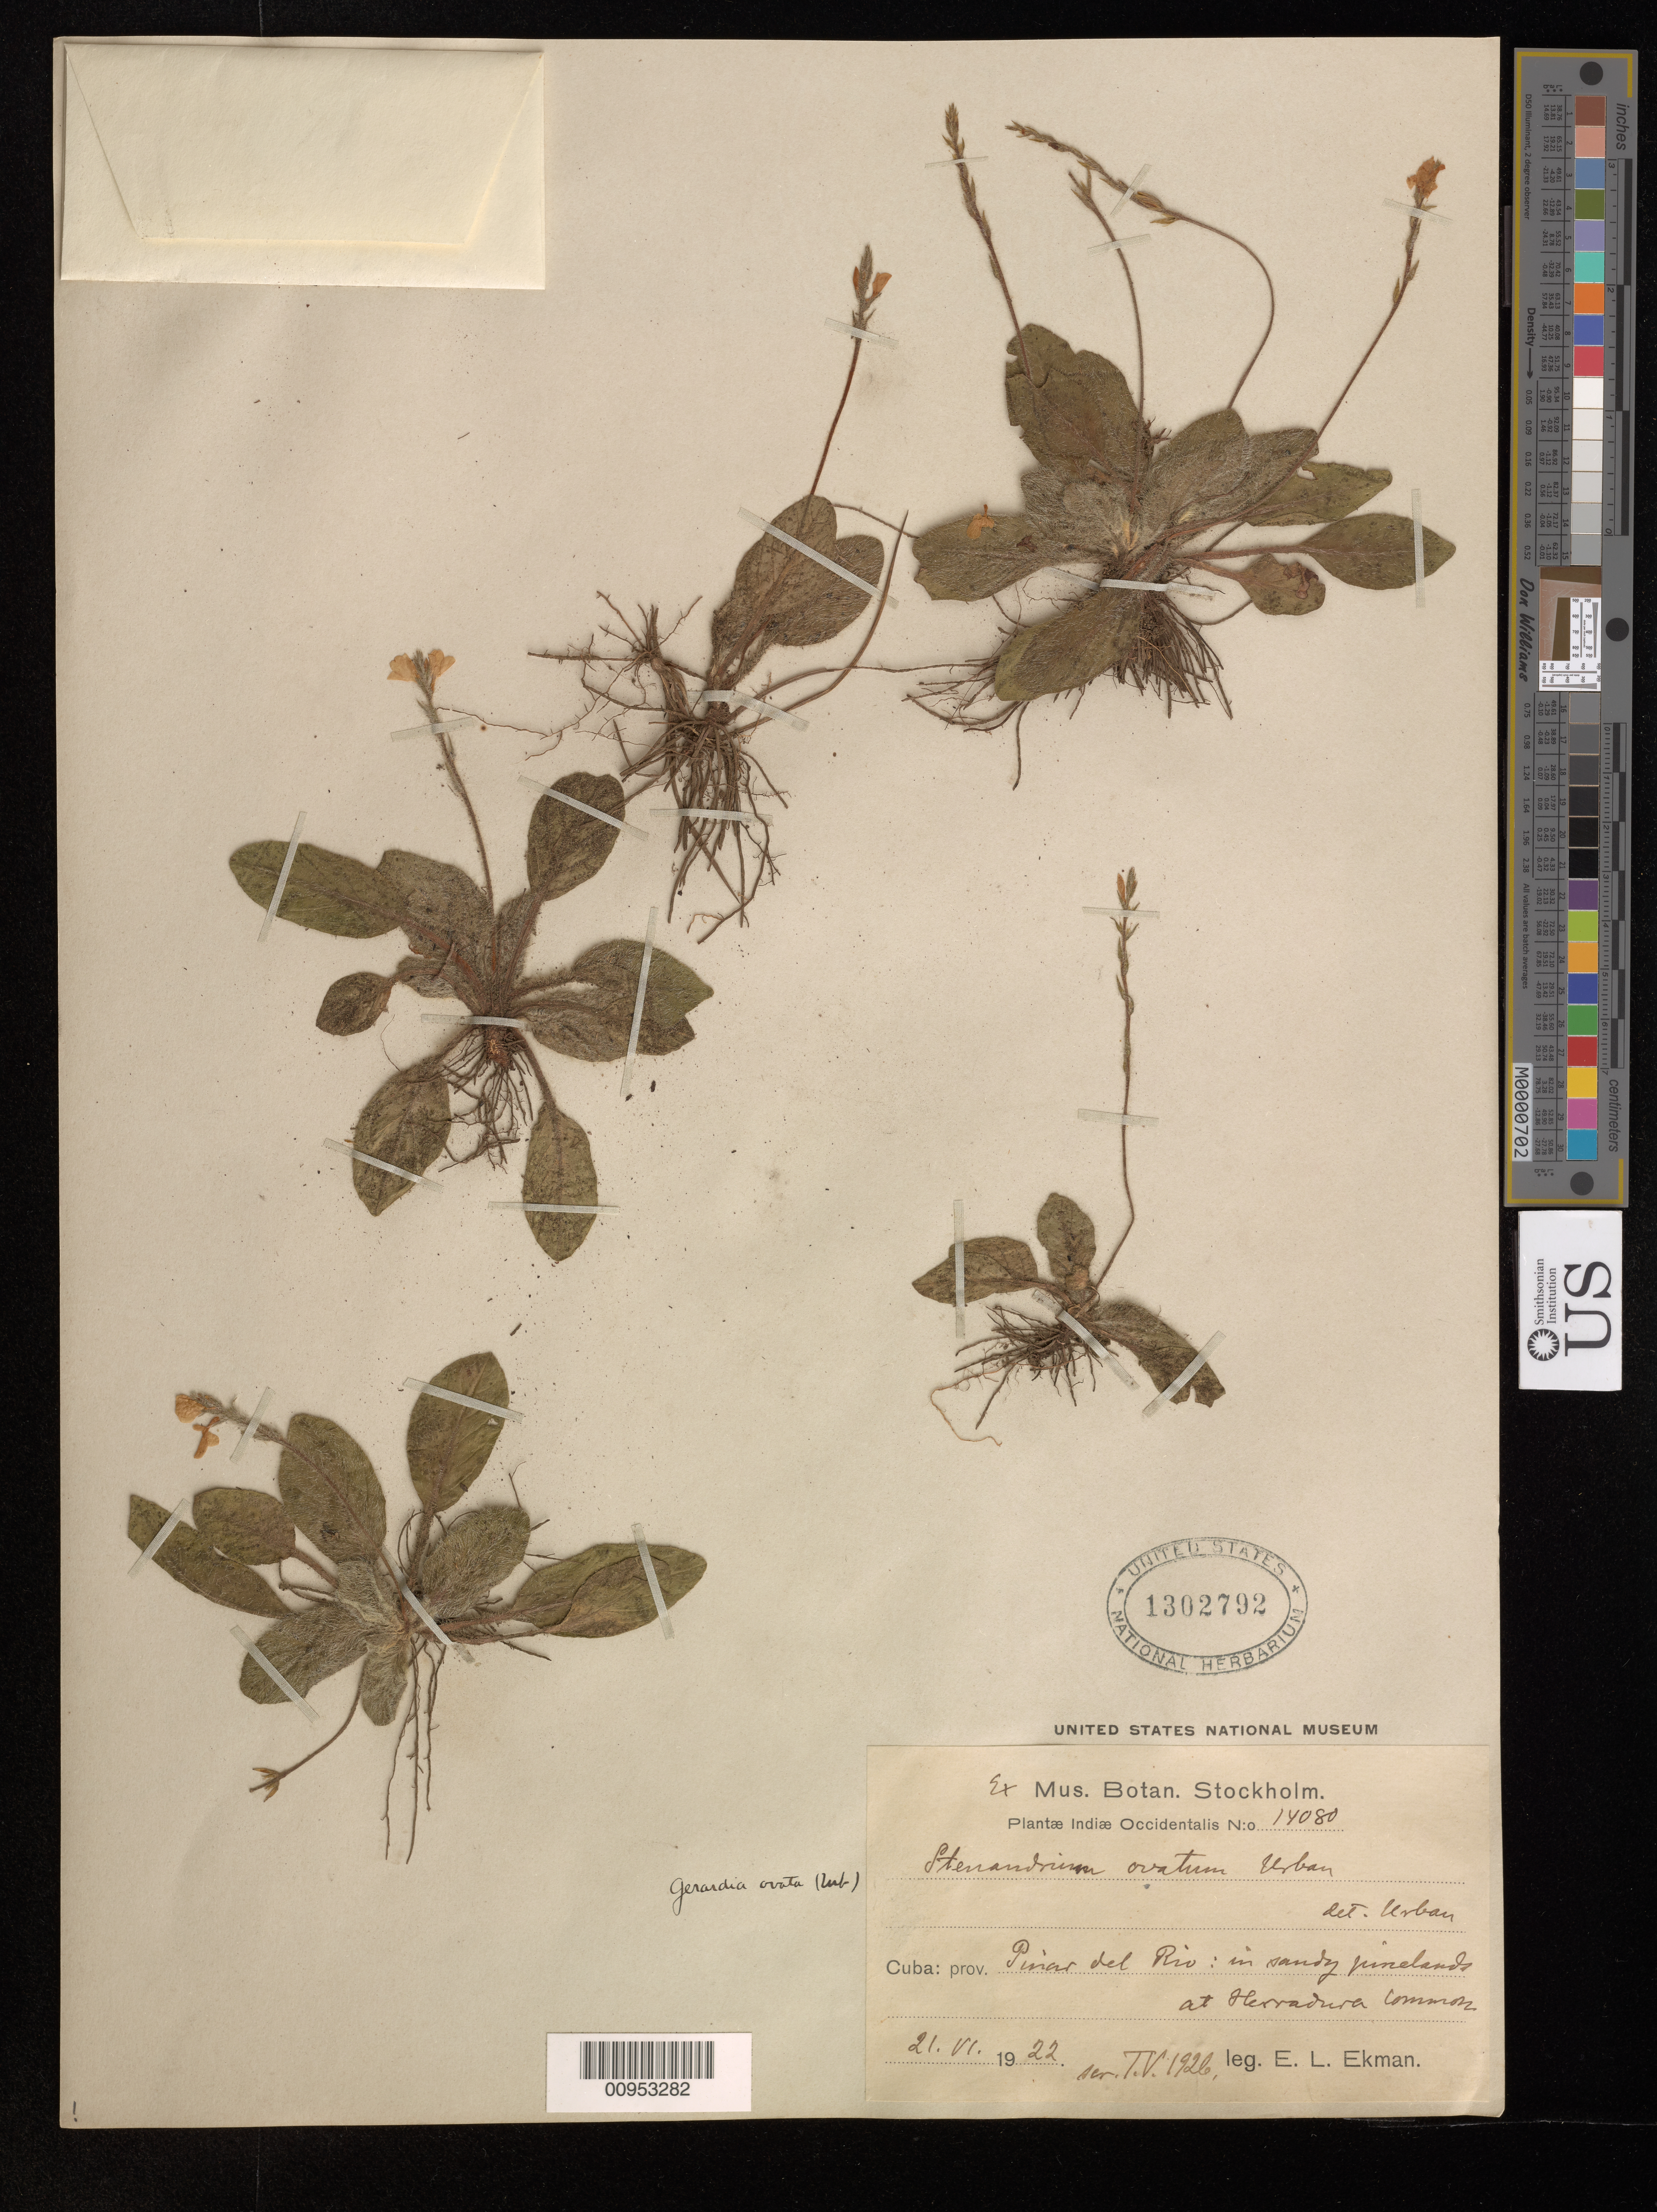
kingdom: Plantae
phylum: Tracheophyta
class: Magnoliopsida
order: Lamiales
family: Acanthaceae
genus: Stenandrium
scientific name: Stenandrium ovatum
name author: Urb.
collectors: E. L. Ekman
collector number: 14080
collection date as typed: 21 Jun 1922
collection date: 1922-06-21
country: Cuba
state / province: Pinar del Rio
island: Cuba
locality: Herradura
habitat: In sandy pinelands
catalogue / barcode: US 1302792